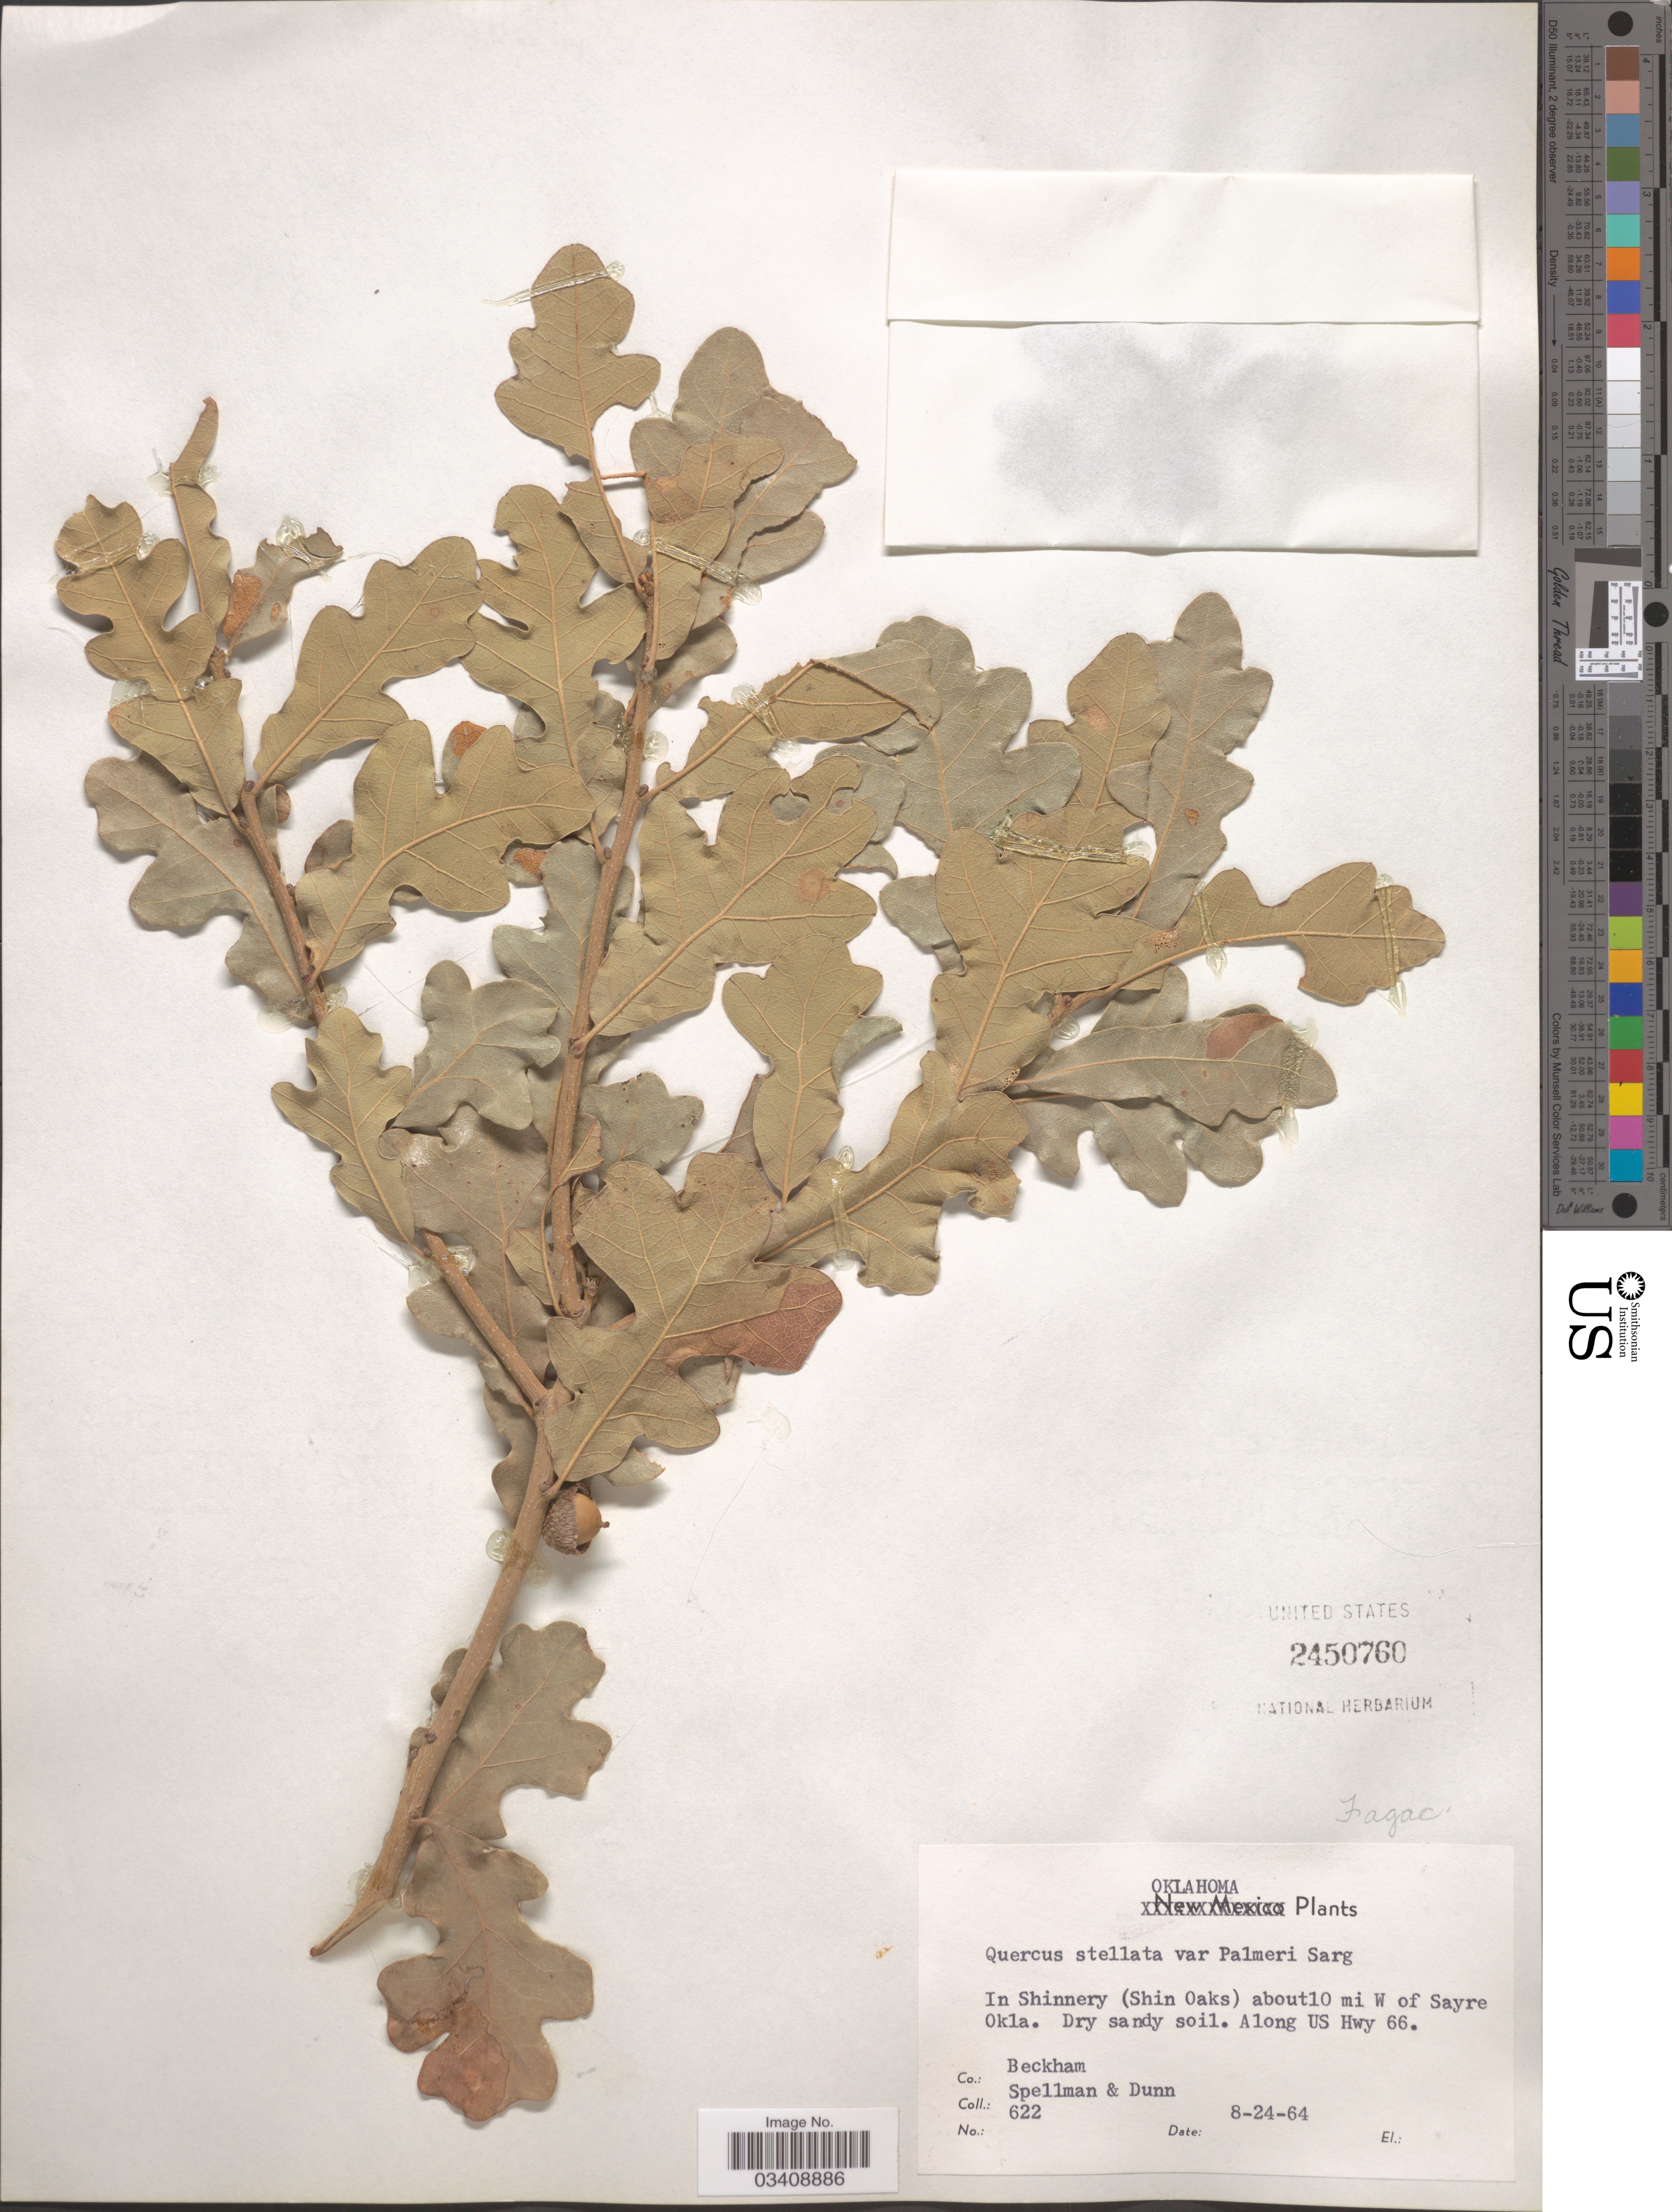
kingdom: Plantae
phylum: Tracheophyta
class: Magnoliopsida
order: Fagales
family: Fagaceae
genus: Quercus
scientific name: Quercus stellata var. palmeri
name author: Sarg.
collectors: Spellman, -- & -- Dunn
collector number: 622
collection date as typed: Transcribed d/m/y: 24/8/64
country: United States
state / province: Oklahoma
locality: In Shinnery (Shin Oaks) about 10 mi W of Sayre Okla. Along US Hwy 66.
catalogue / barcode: US 2450760